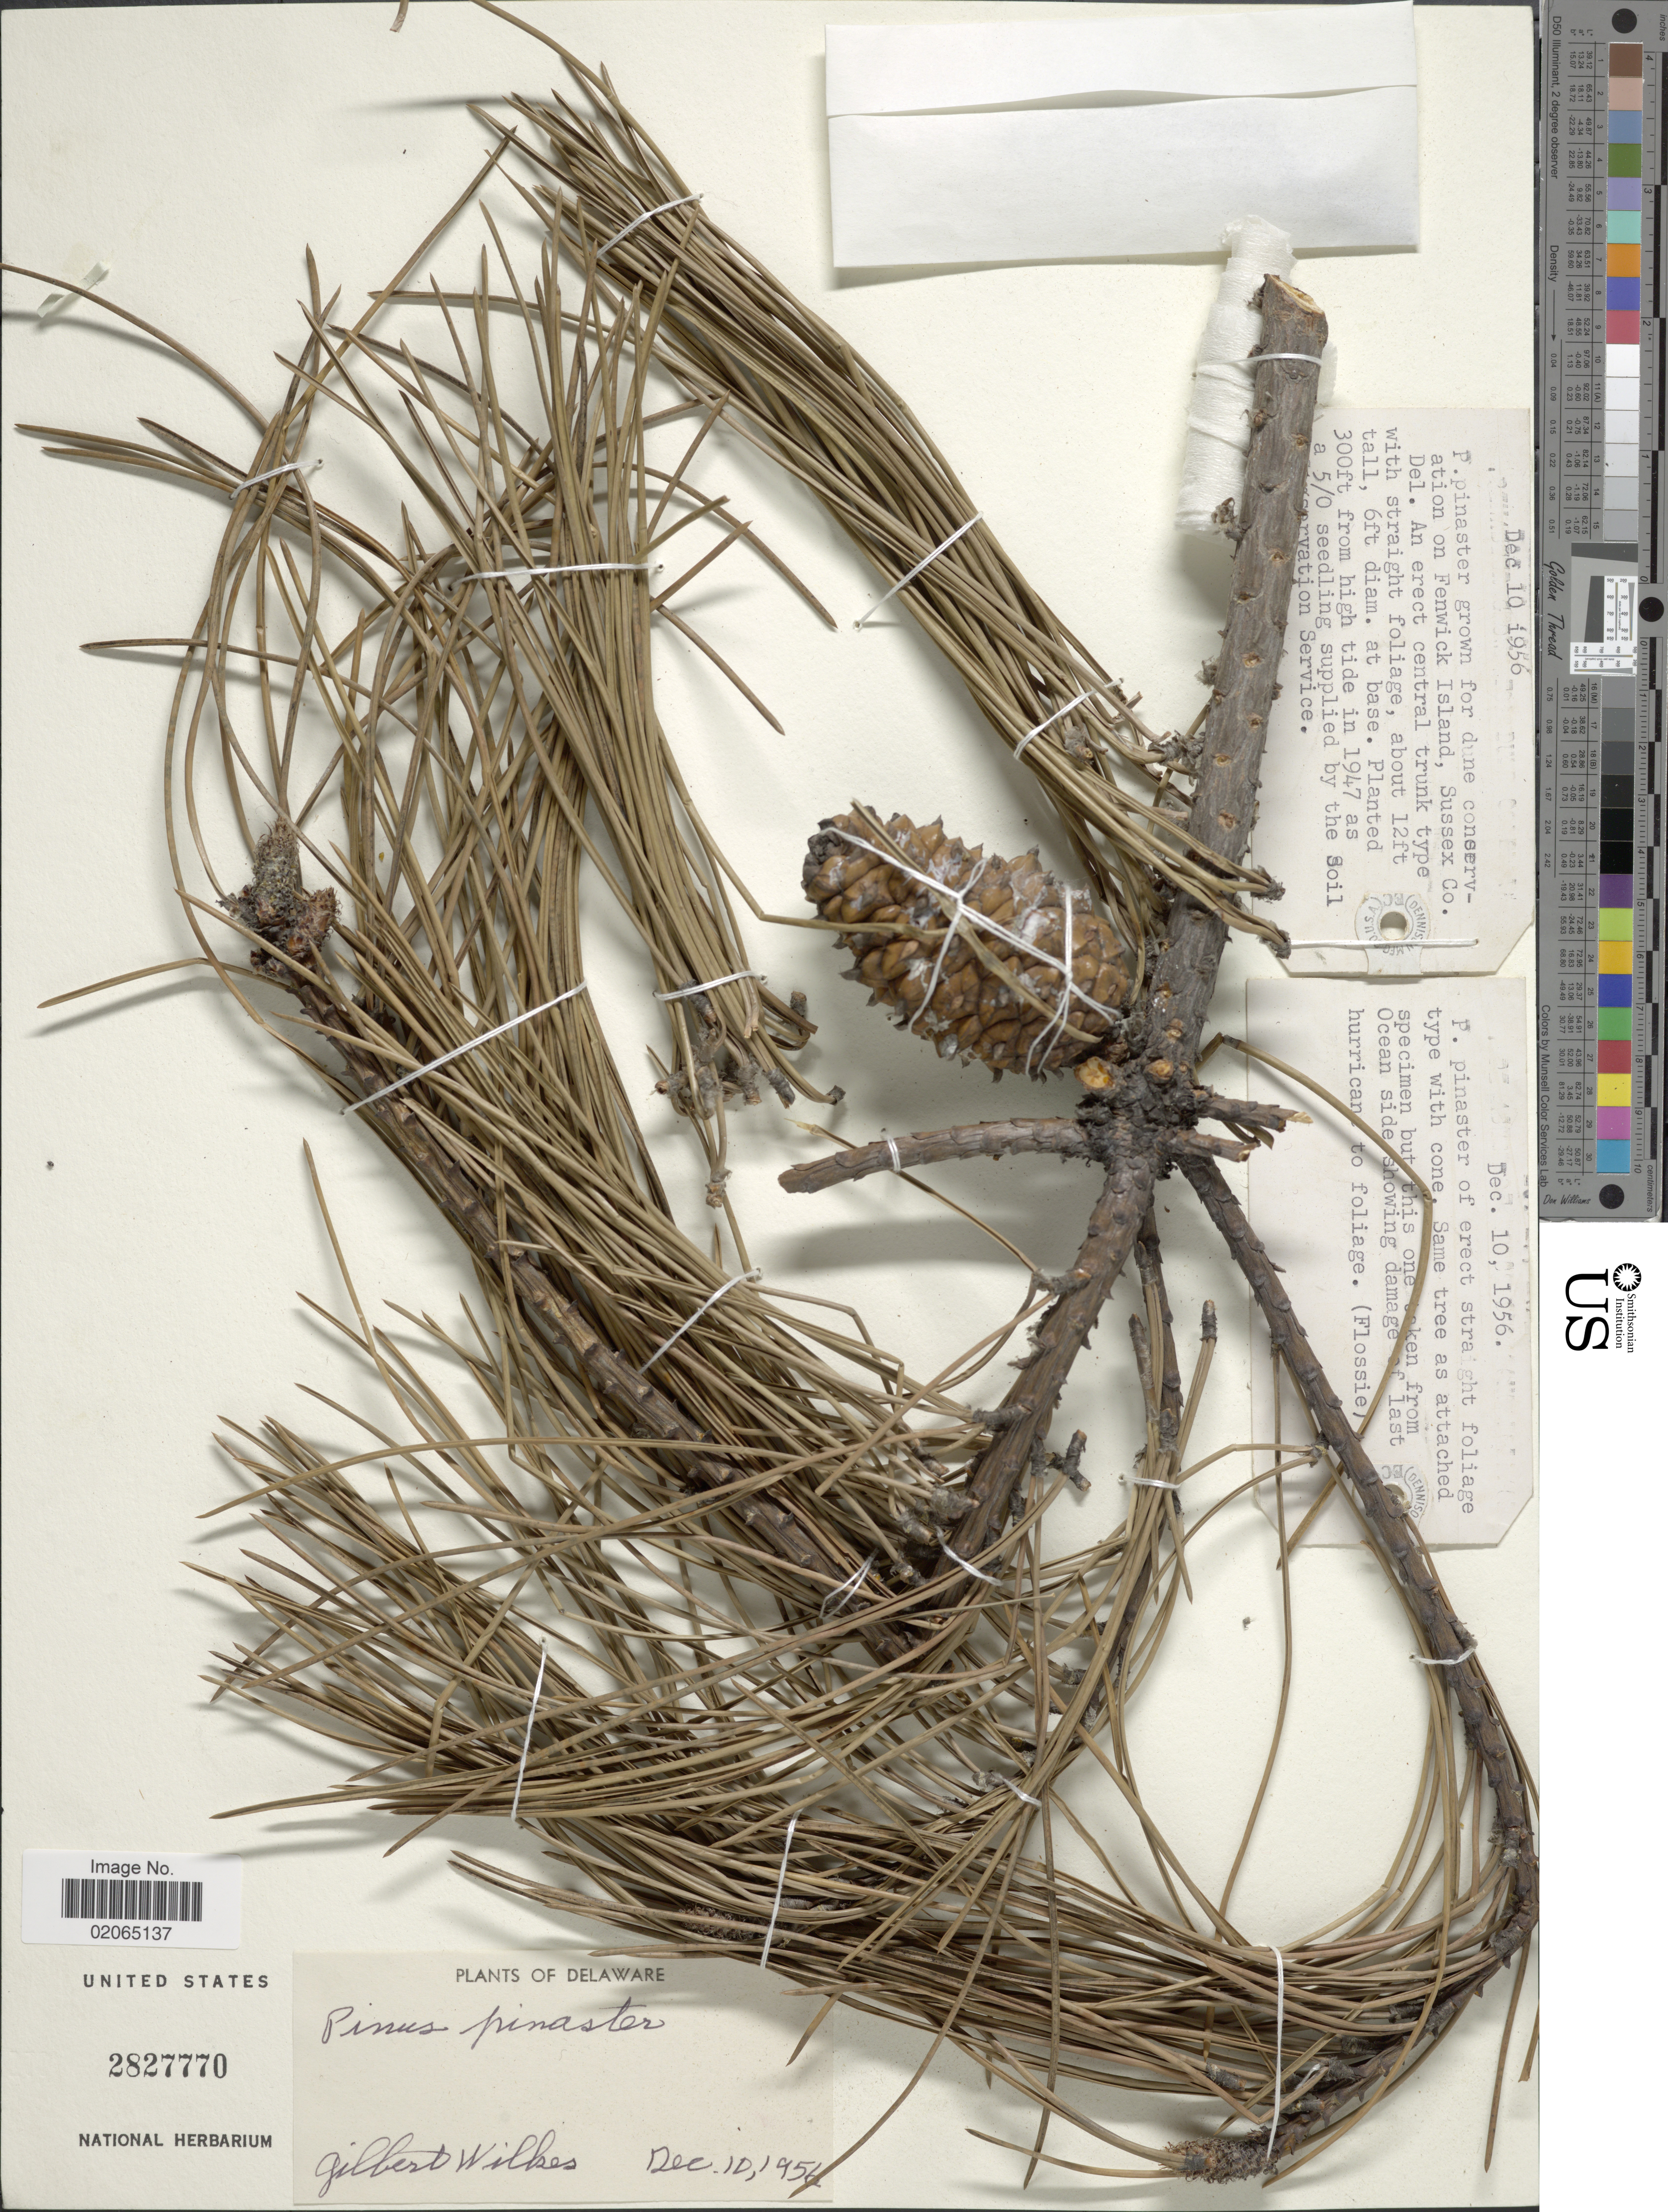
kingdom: Plantae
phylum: Tracheophyta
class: Pinopsida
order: Pinales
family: Pinaceae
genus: Pinus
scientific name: Pinus pinaster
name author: Aiton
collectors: G. Wilkes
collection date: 1956-12-10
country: United States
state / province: Delaware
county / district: Sussex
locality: Fenwick Island, Sussex Co.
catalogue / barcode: US 2827770